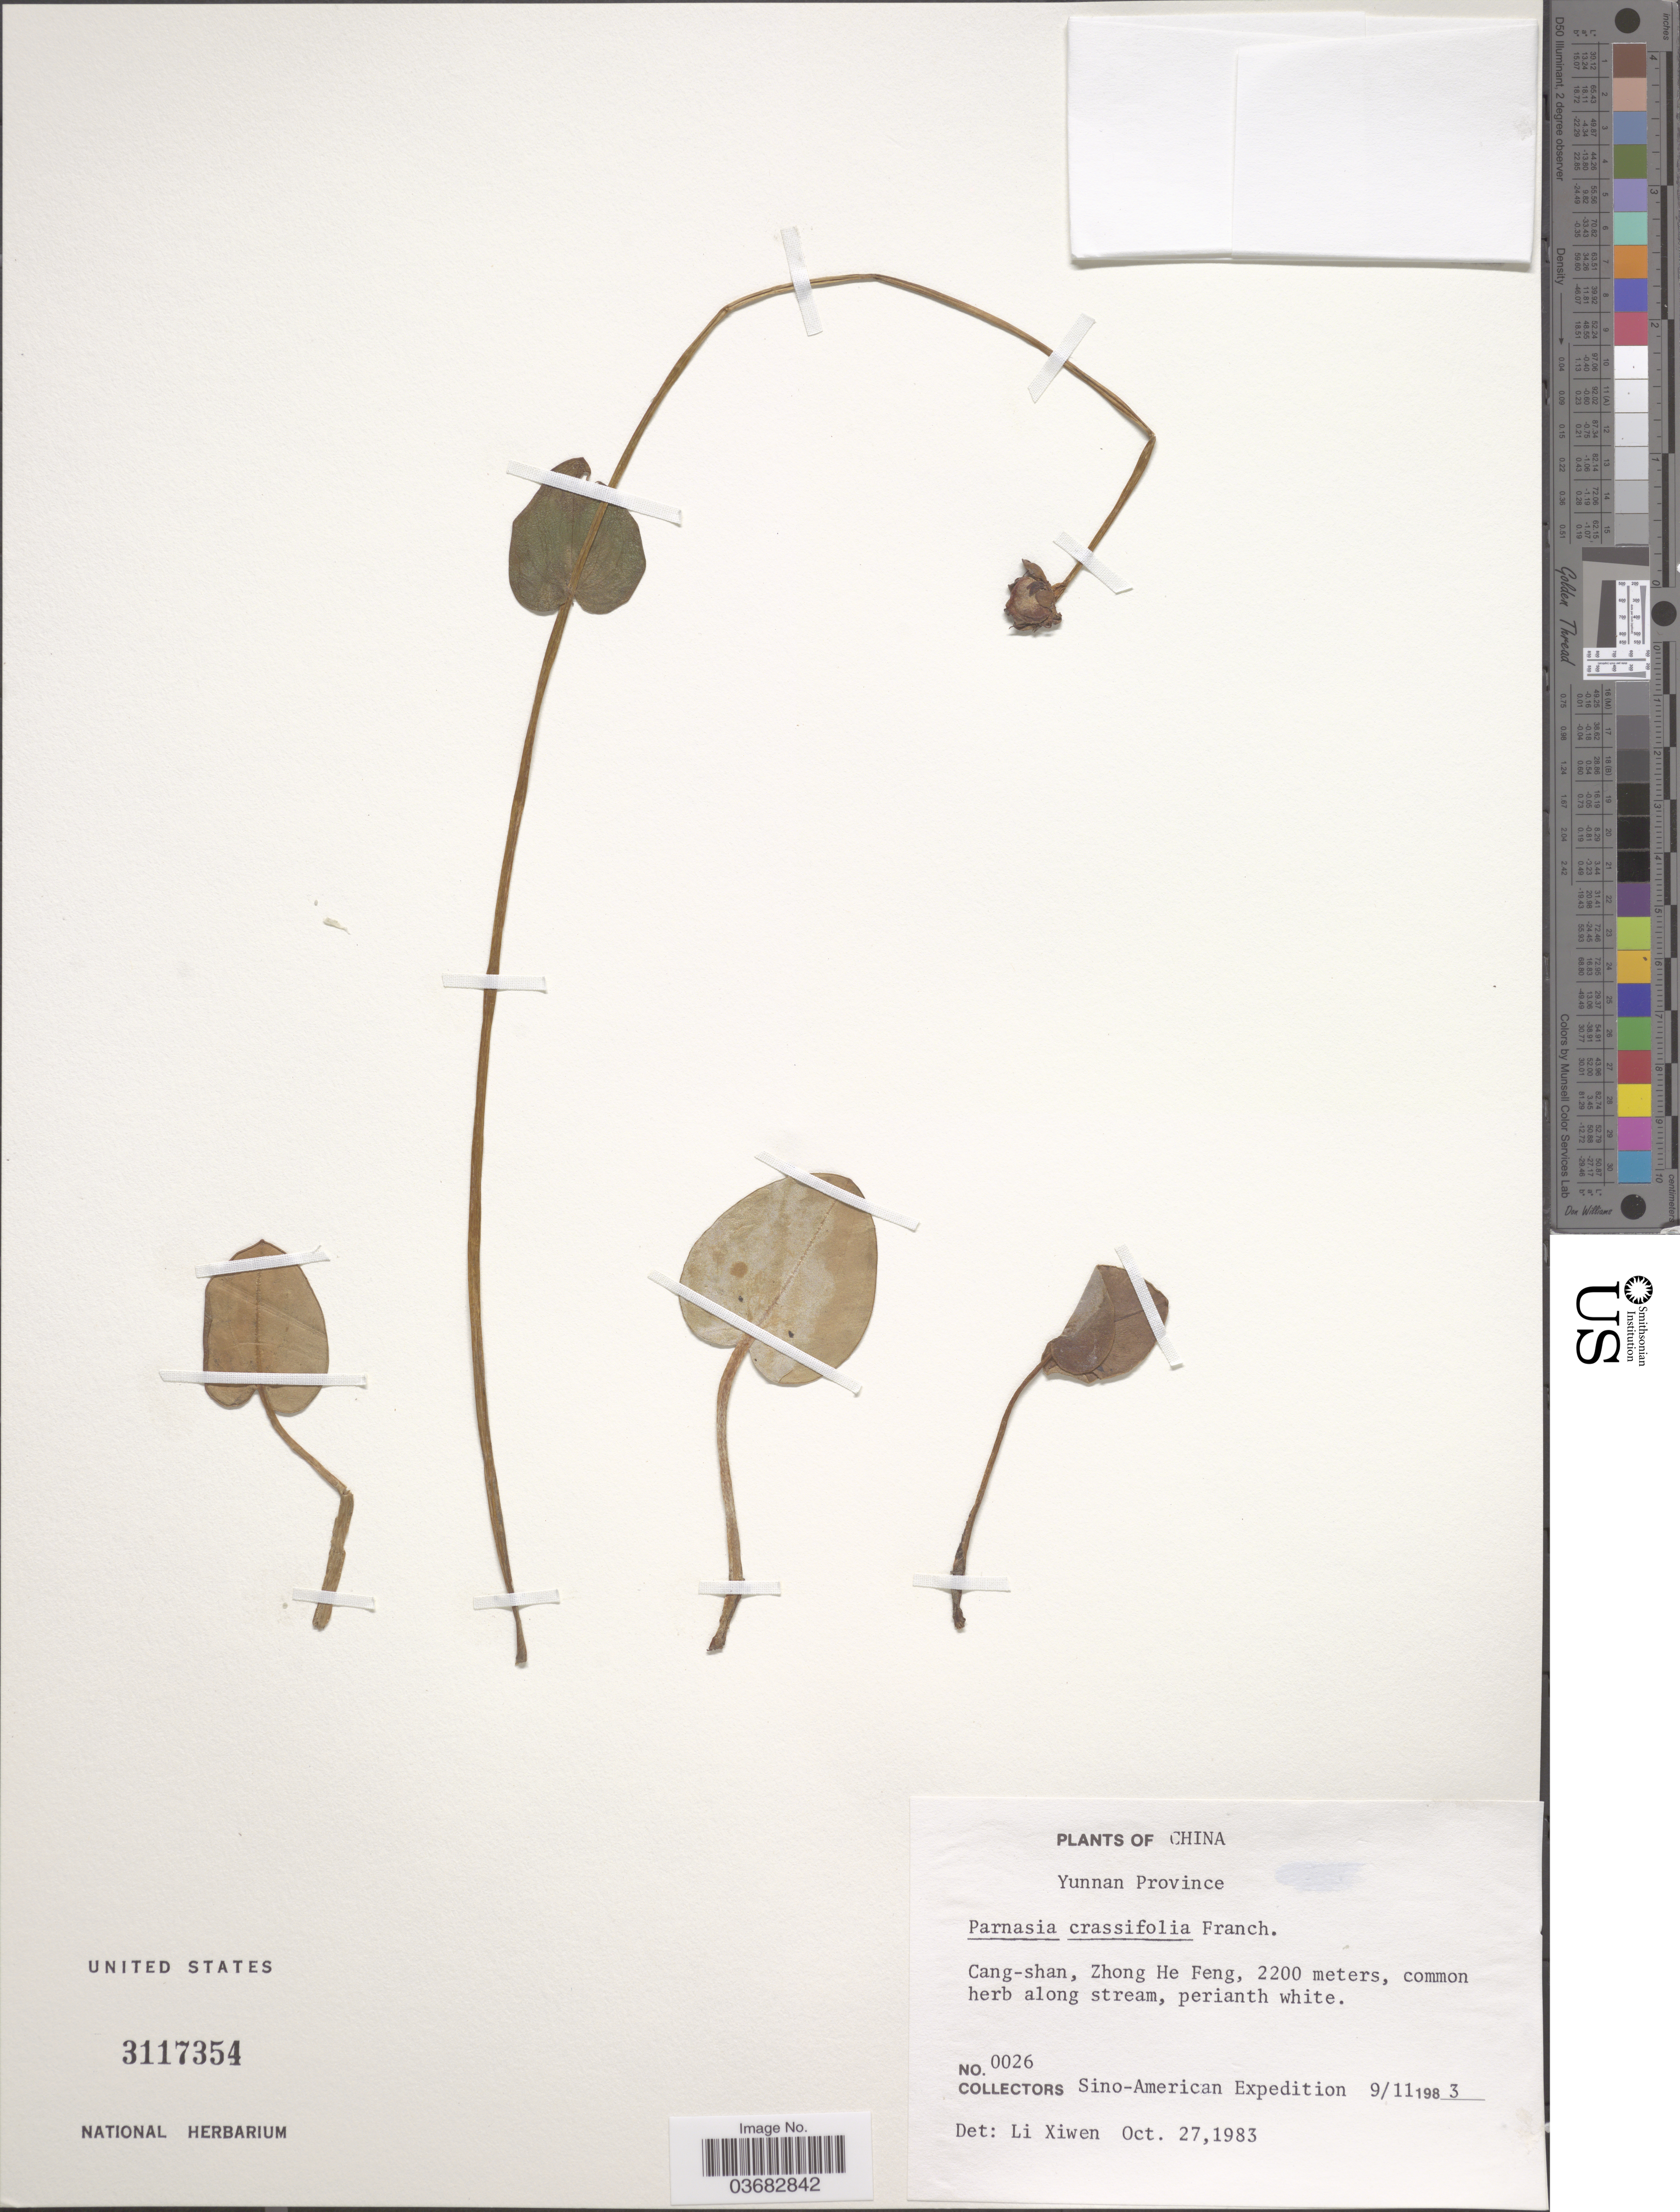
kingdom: Plantae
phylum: Tracheophyta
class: Magnoliopsida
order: Celastrales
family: Parnassiaceae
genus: Parnassia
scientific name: Parnassia crassifolia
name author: Franch.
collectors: Sino-American Expedition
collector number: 0026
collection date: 1983-11-09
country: China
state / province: Yunnan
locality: Cang-shan, Zhong He Feng, common herb along stream.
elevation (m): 2200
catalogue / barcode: US 3117354